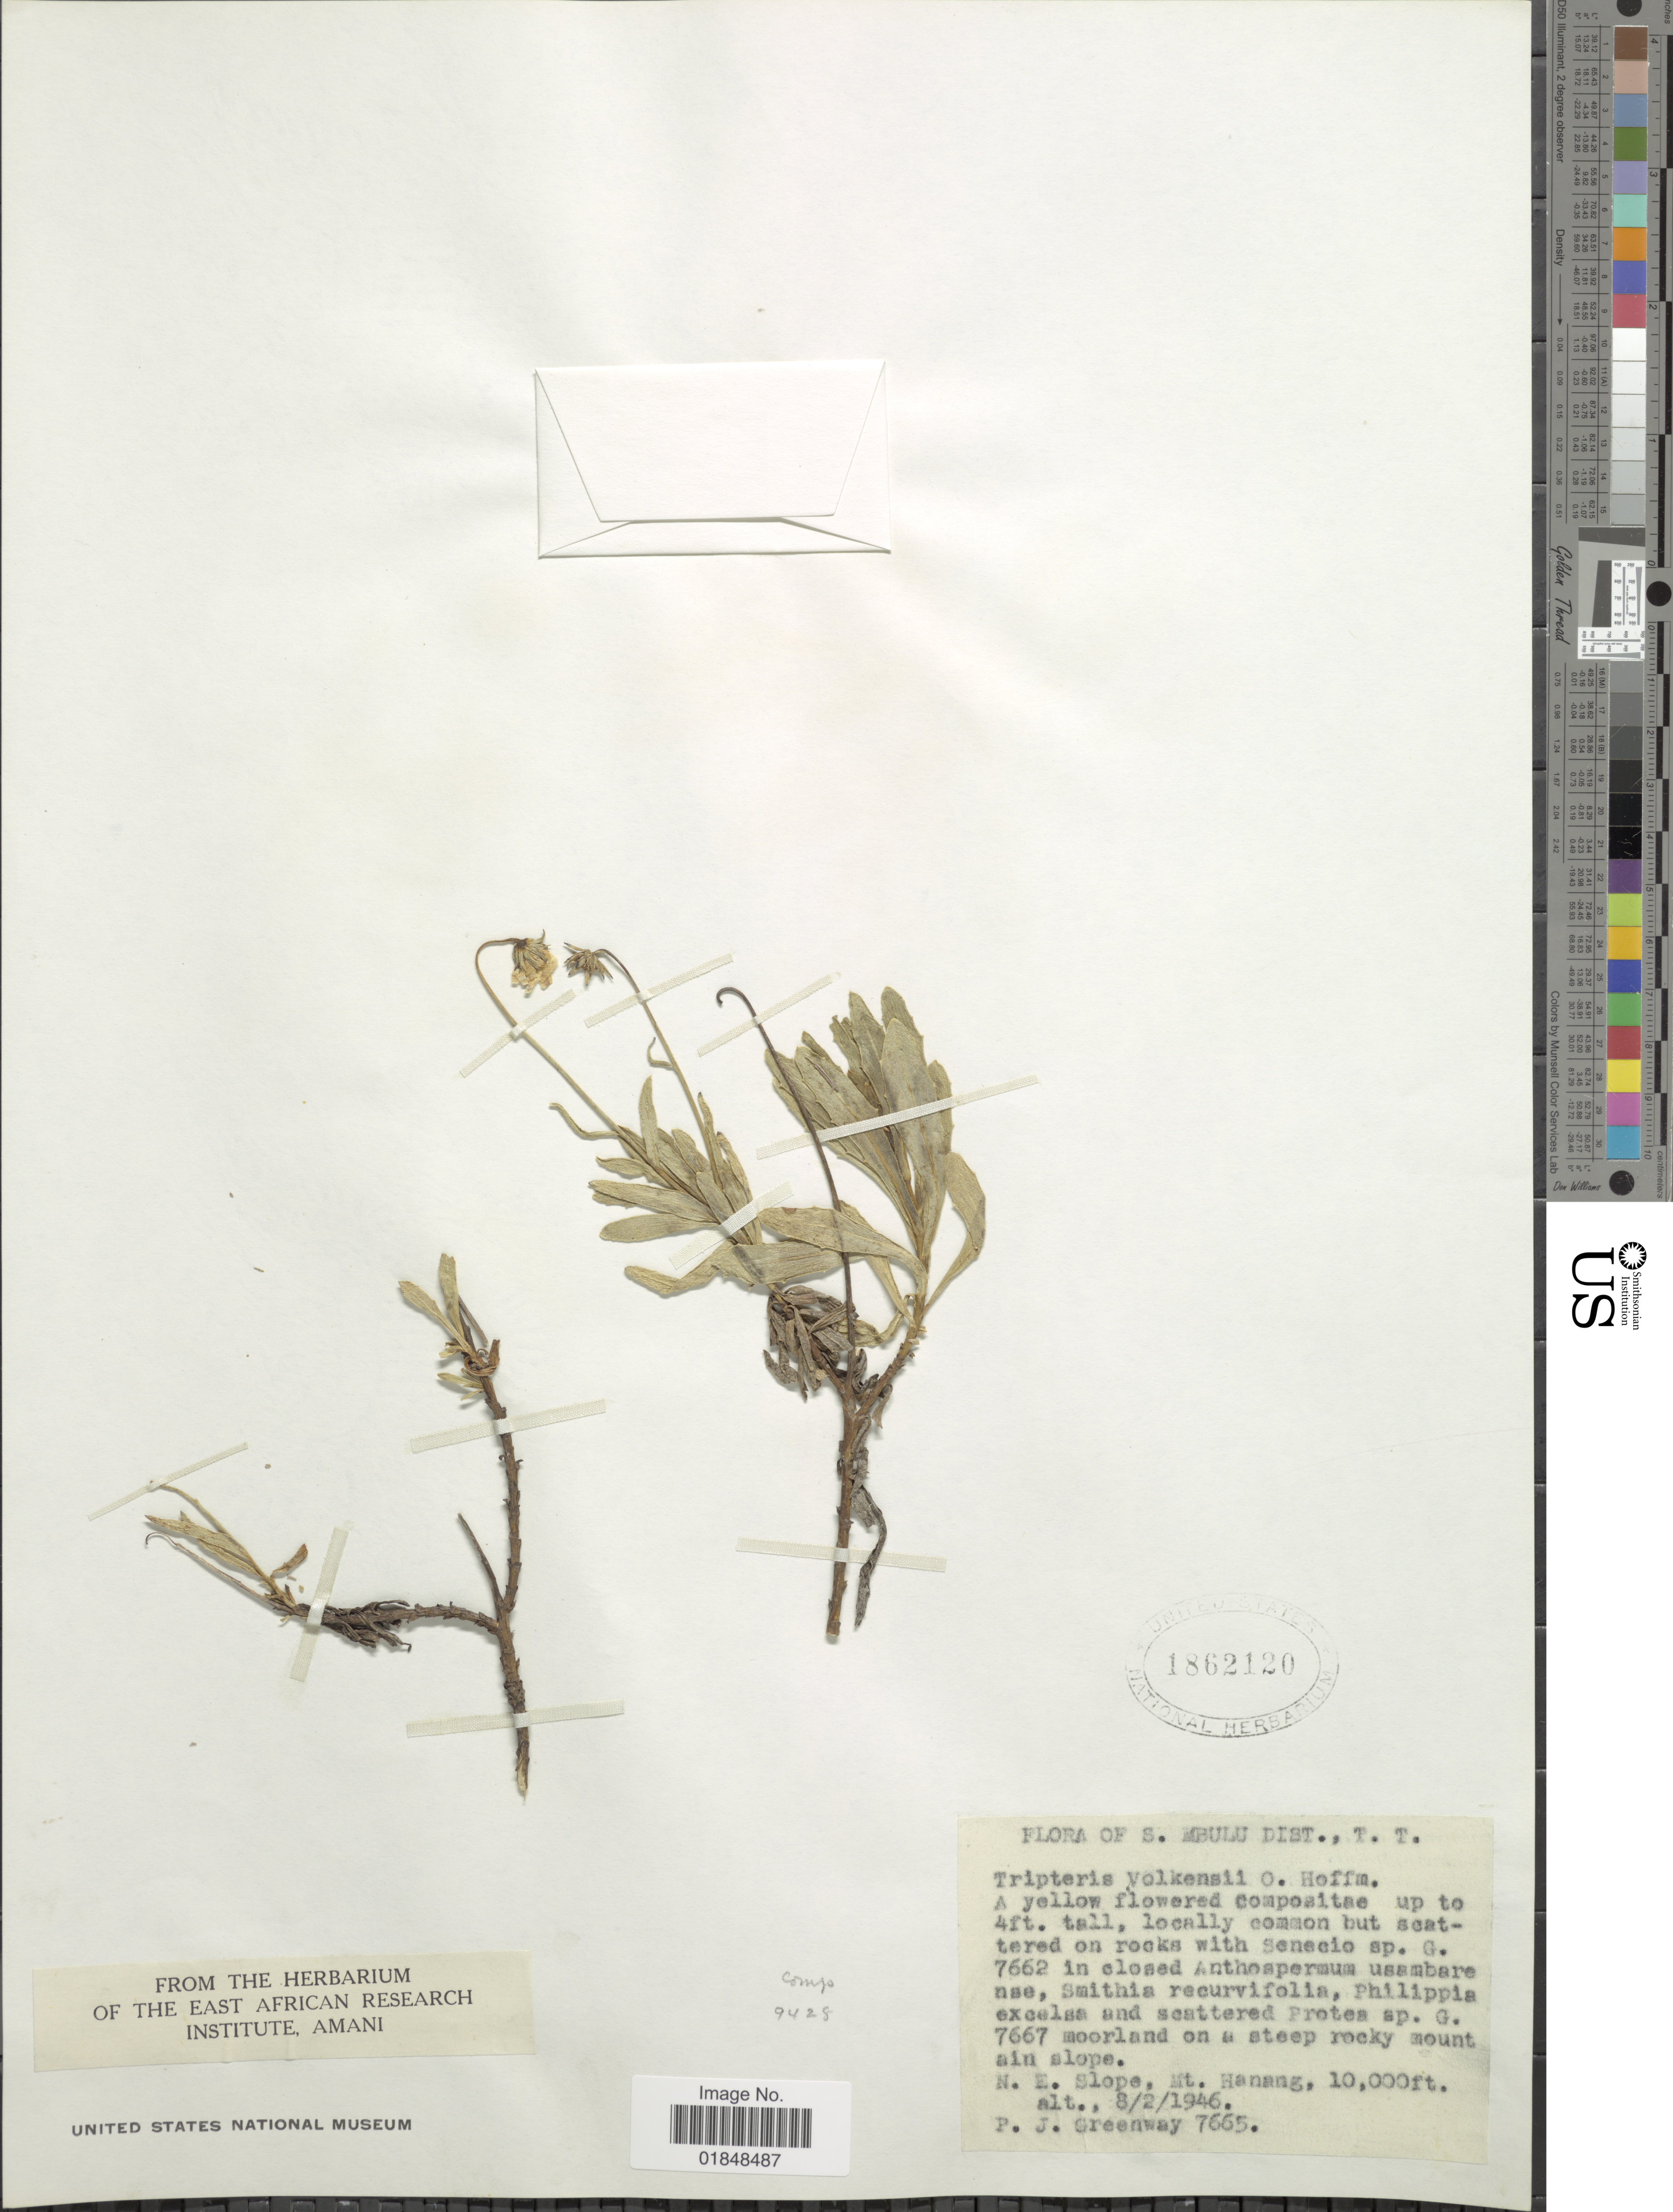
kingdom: Plantae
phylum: Tracheophyta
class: Magnoliopsida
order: Asterales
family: Asteraceae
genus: Tripteris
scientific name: Tripteris volkensii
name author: O. Hoffm.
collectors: P. J. Greenway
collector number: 7665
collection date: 1946-02-08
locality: S. Mbulu Dist. T. T. 7667 moorland on u steep rocky mount ain slope. N.E. slope, Mt. Hanang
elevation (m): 3048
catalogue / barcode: US 1862120